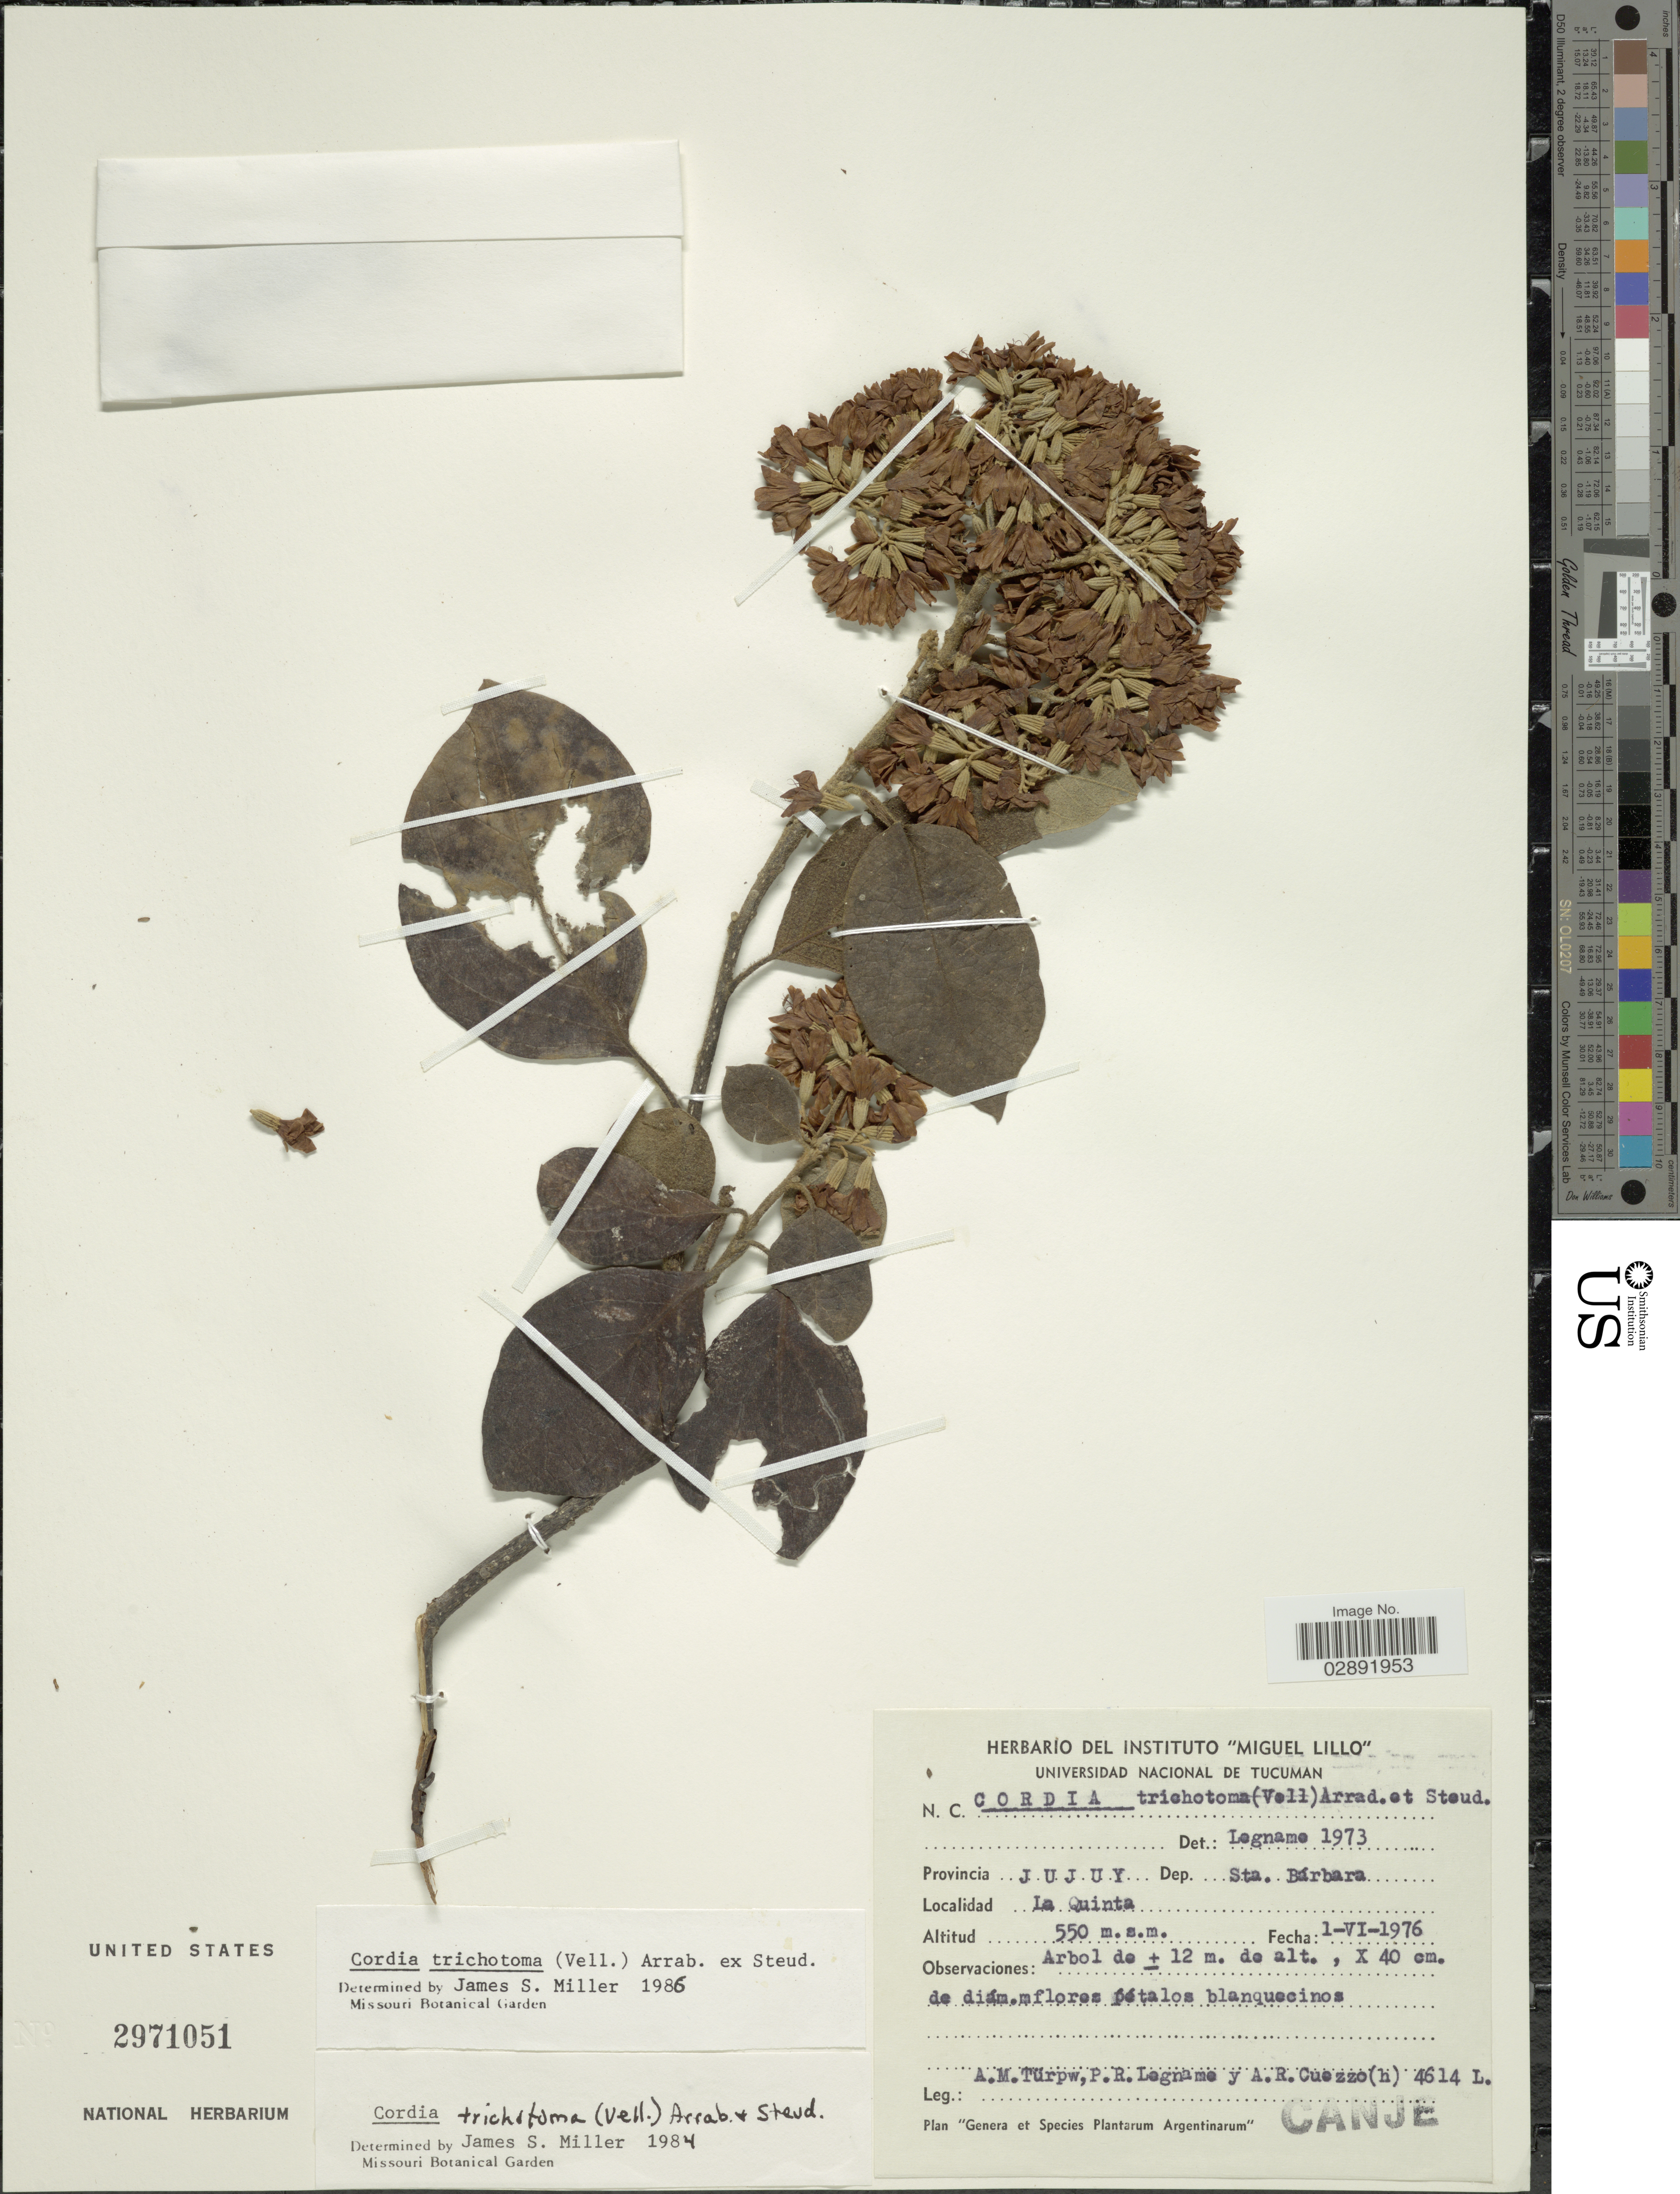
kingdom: Plantae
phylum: Tracheophyta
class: Magnoliopsida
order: Boraginales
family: Cordiaceae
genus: Cordia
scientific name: Cordia trichotoma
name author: (Vell.) Arráb. ex Steud.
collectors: A. Türpe, P. R. Legname & A. Cuezzo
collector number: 4614L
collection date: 1976-06-01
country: Argentina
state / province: Jujuy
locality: Dep. Sta. Bárbara, La Quinta.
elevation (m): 550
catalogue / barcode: US 2971051